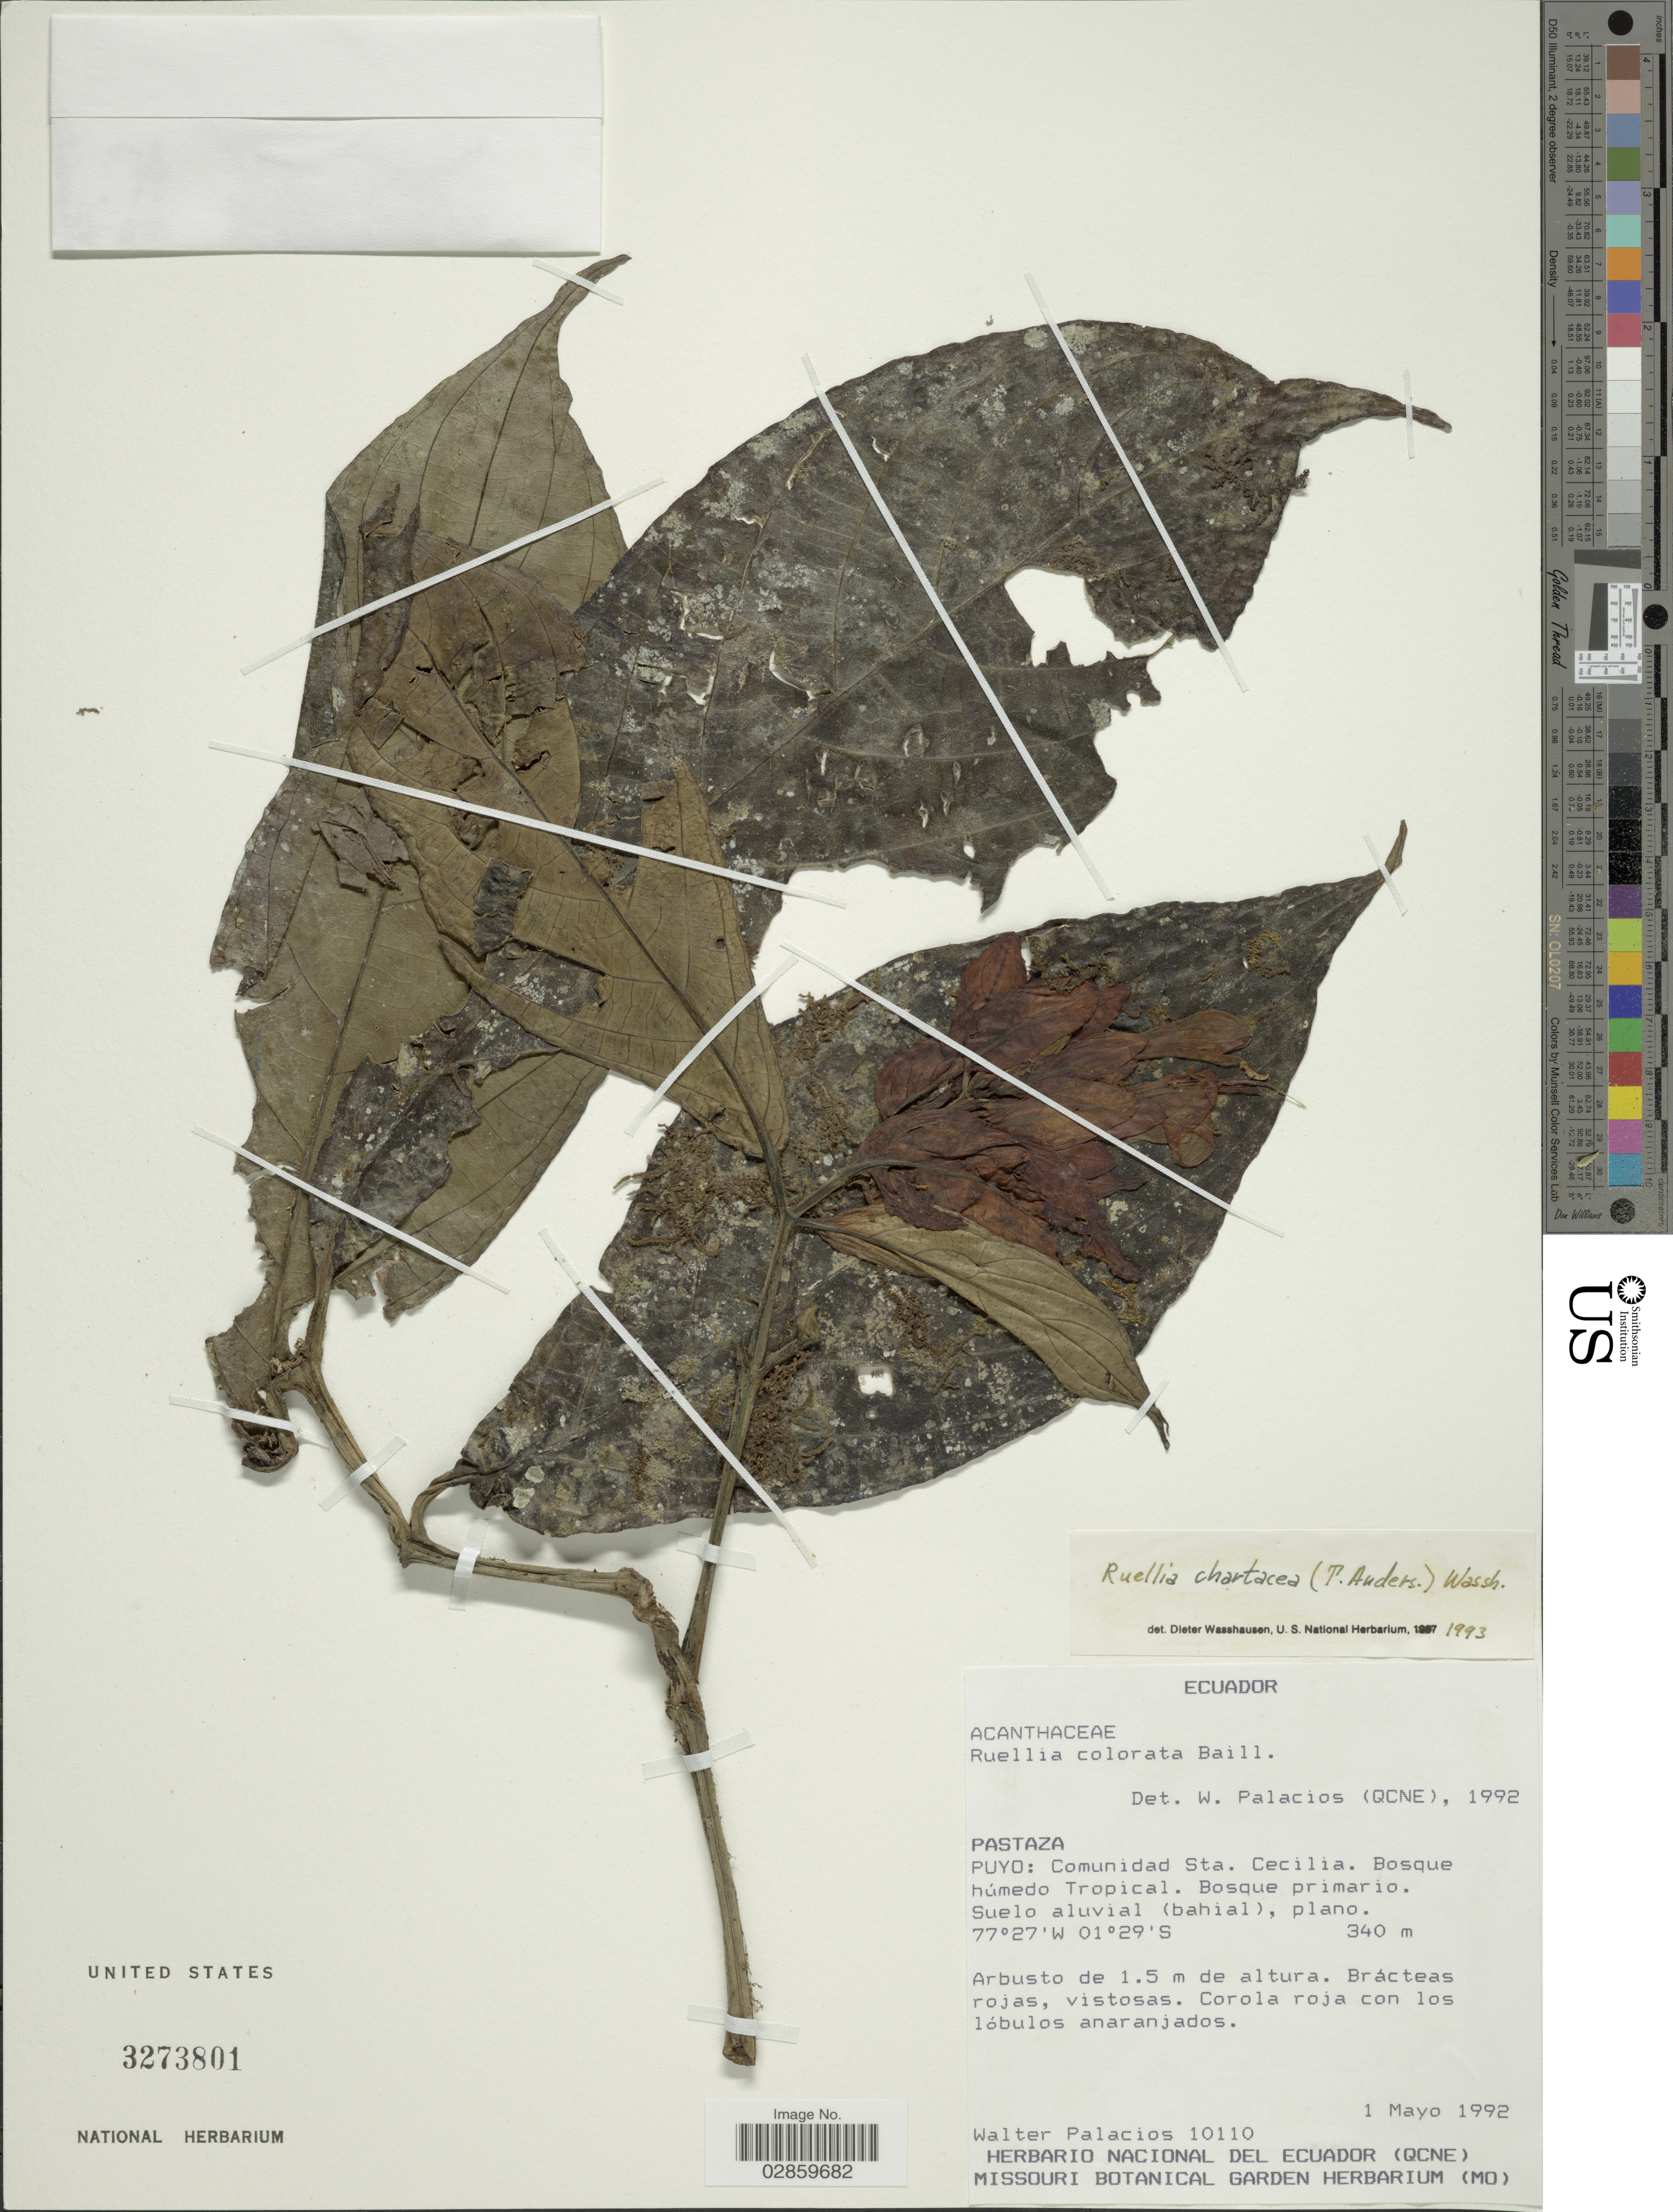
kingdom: Plantae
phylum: Tracheophyta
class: Magnoliopsida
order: Lamiales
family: Acanthaceae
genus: Ruellia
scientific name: Ruellia chartacea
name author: (T. Anderson) Wassh.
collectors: W. Palacios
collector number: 10110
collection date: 1992-05-01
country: Ecuador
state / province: Pastaza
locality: Puyo: Comunidad Sta. Cecilia.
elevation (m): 340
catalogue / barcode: US 3273801